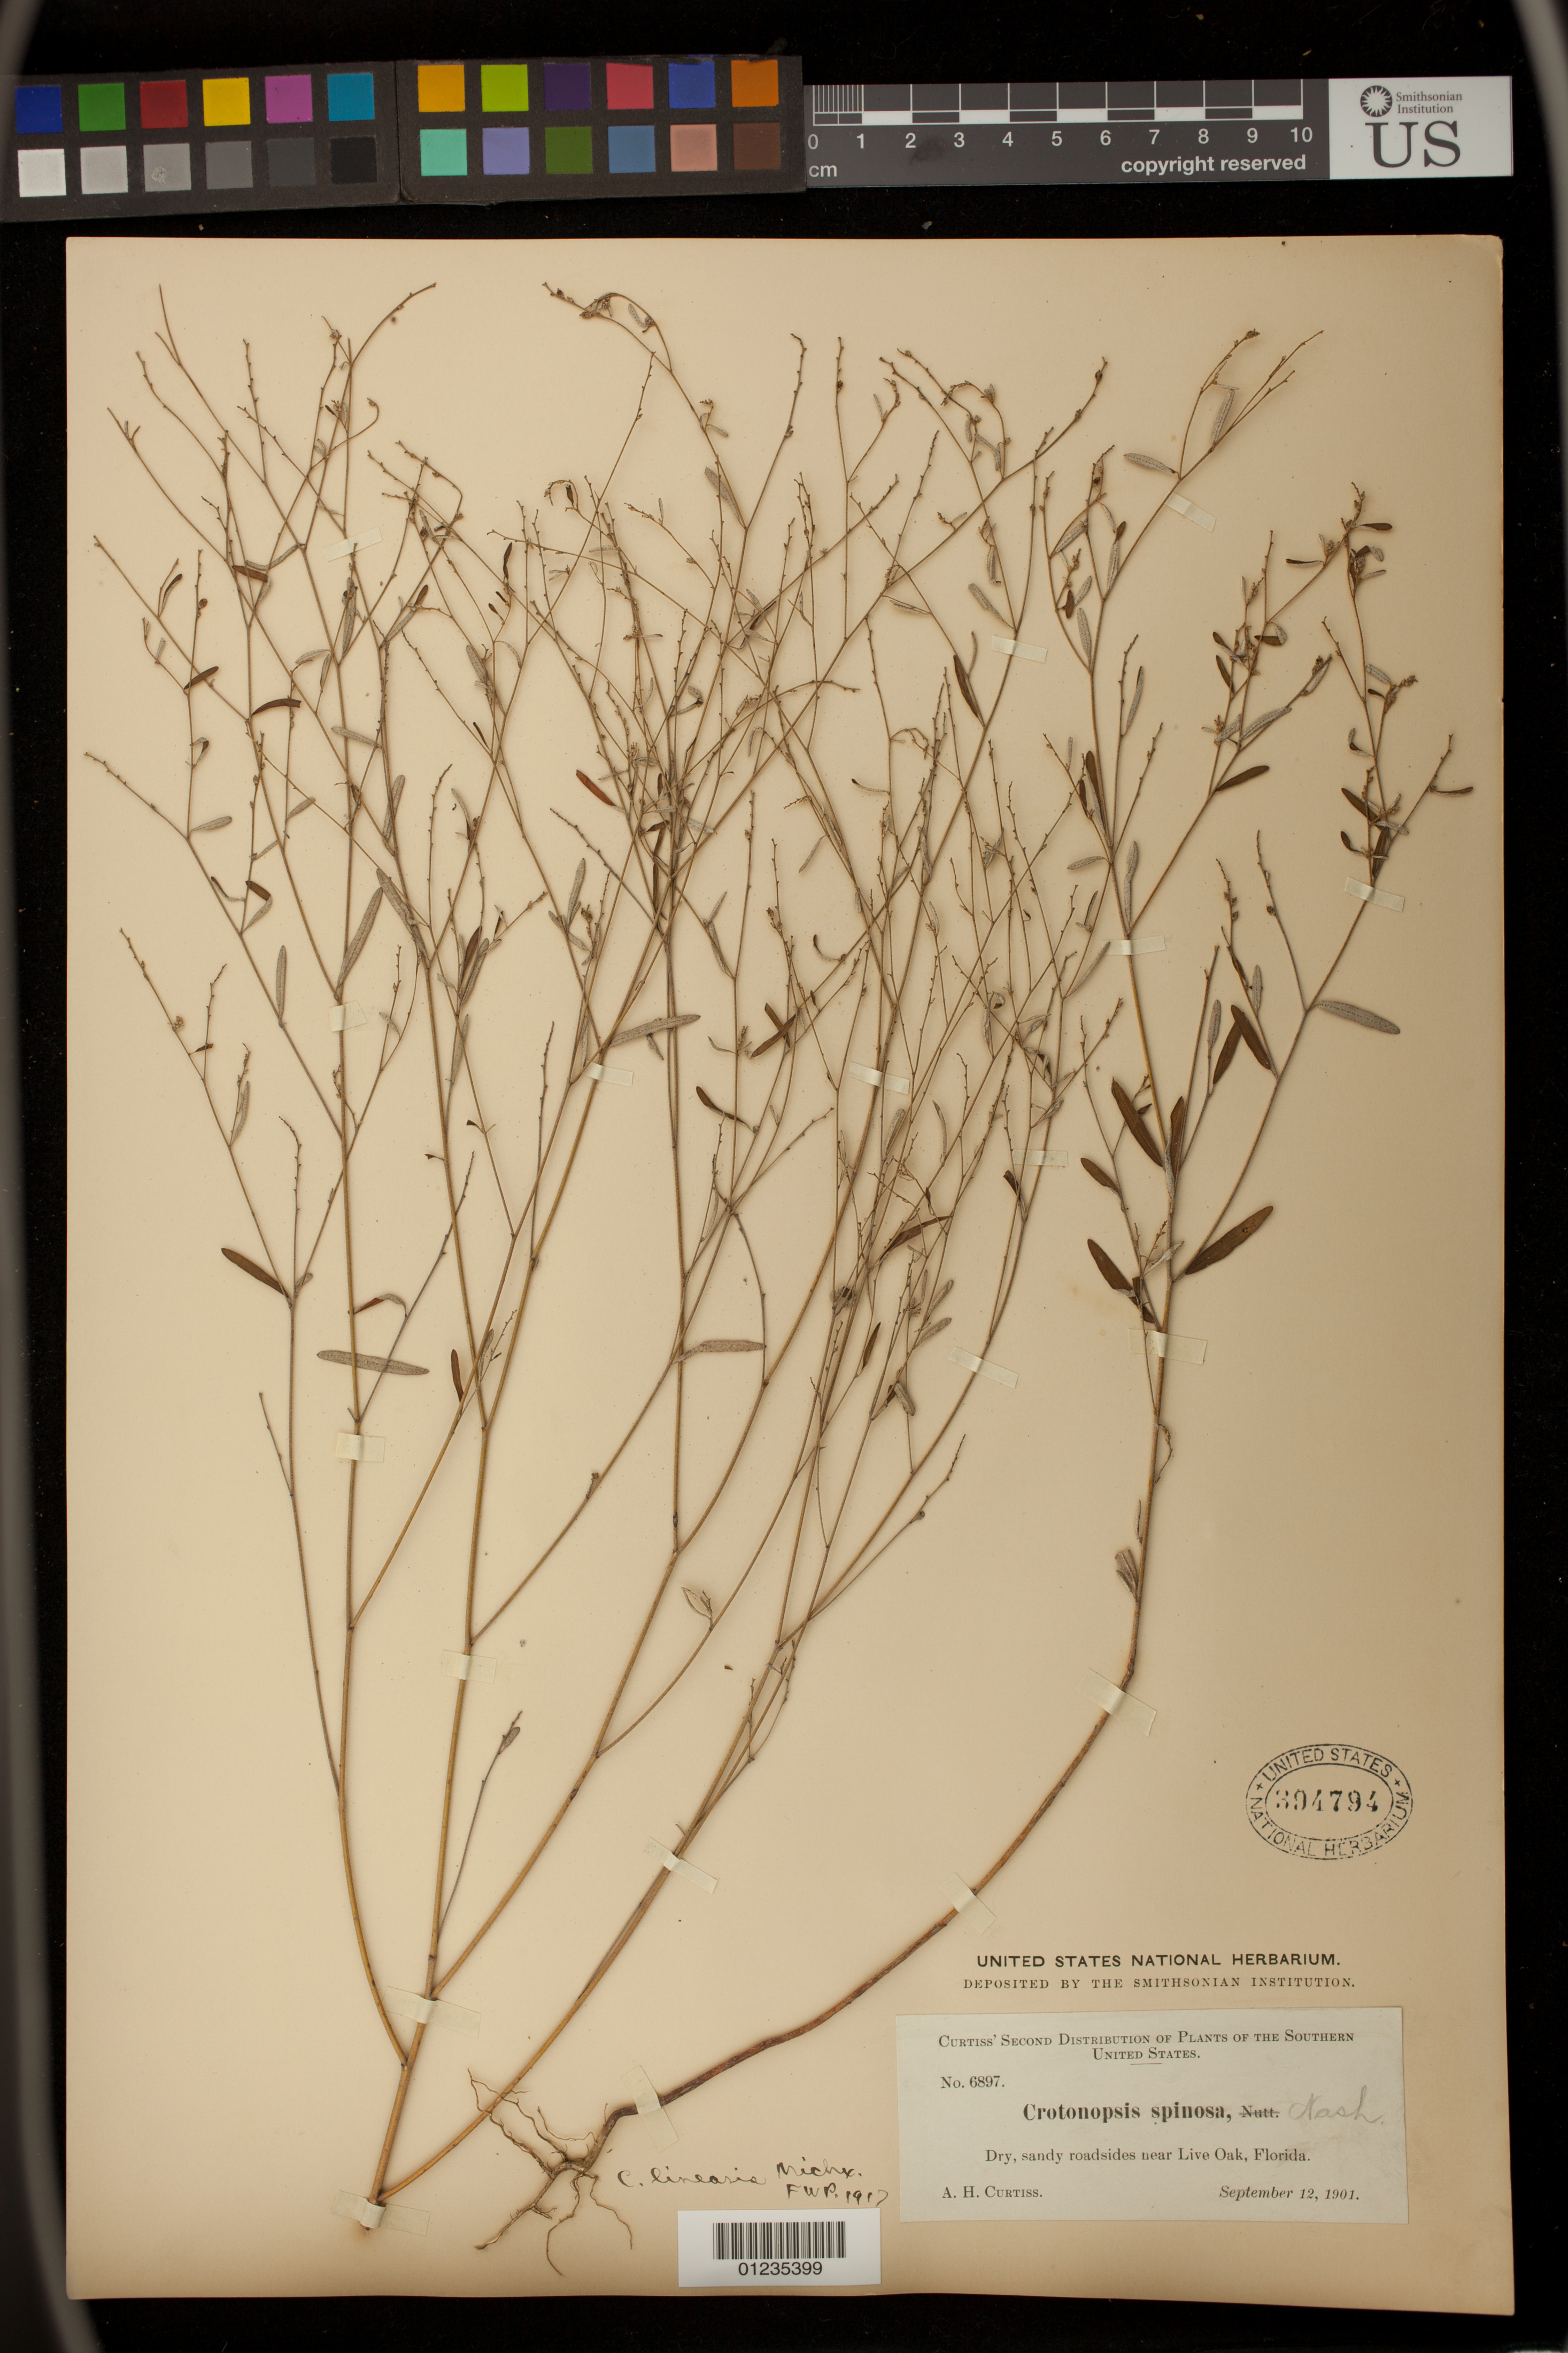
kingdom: Plantae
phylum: Tracheophyta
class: Magnoliopsida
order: Malpighiales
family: Euphorbiaceae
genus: Crotonopsis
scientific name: Crotonopsis linearis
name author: Michx.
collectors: A. H. Curtiss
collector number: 6897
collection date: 1901-09-12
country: United States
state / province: Florida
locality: roadsides near Live Oak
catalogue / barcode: US 394794